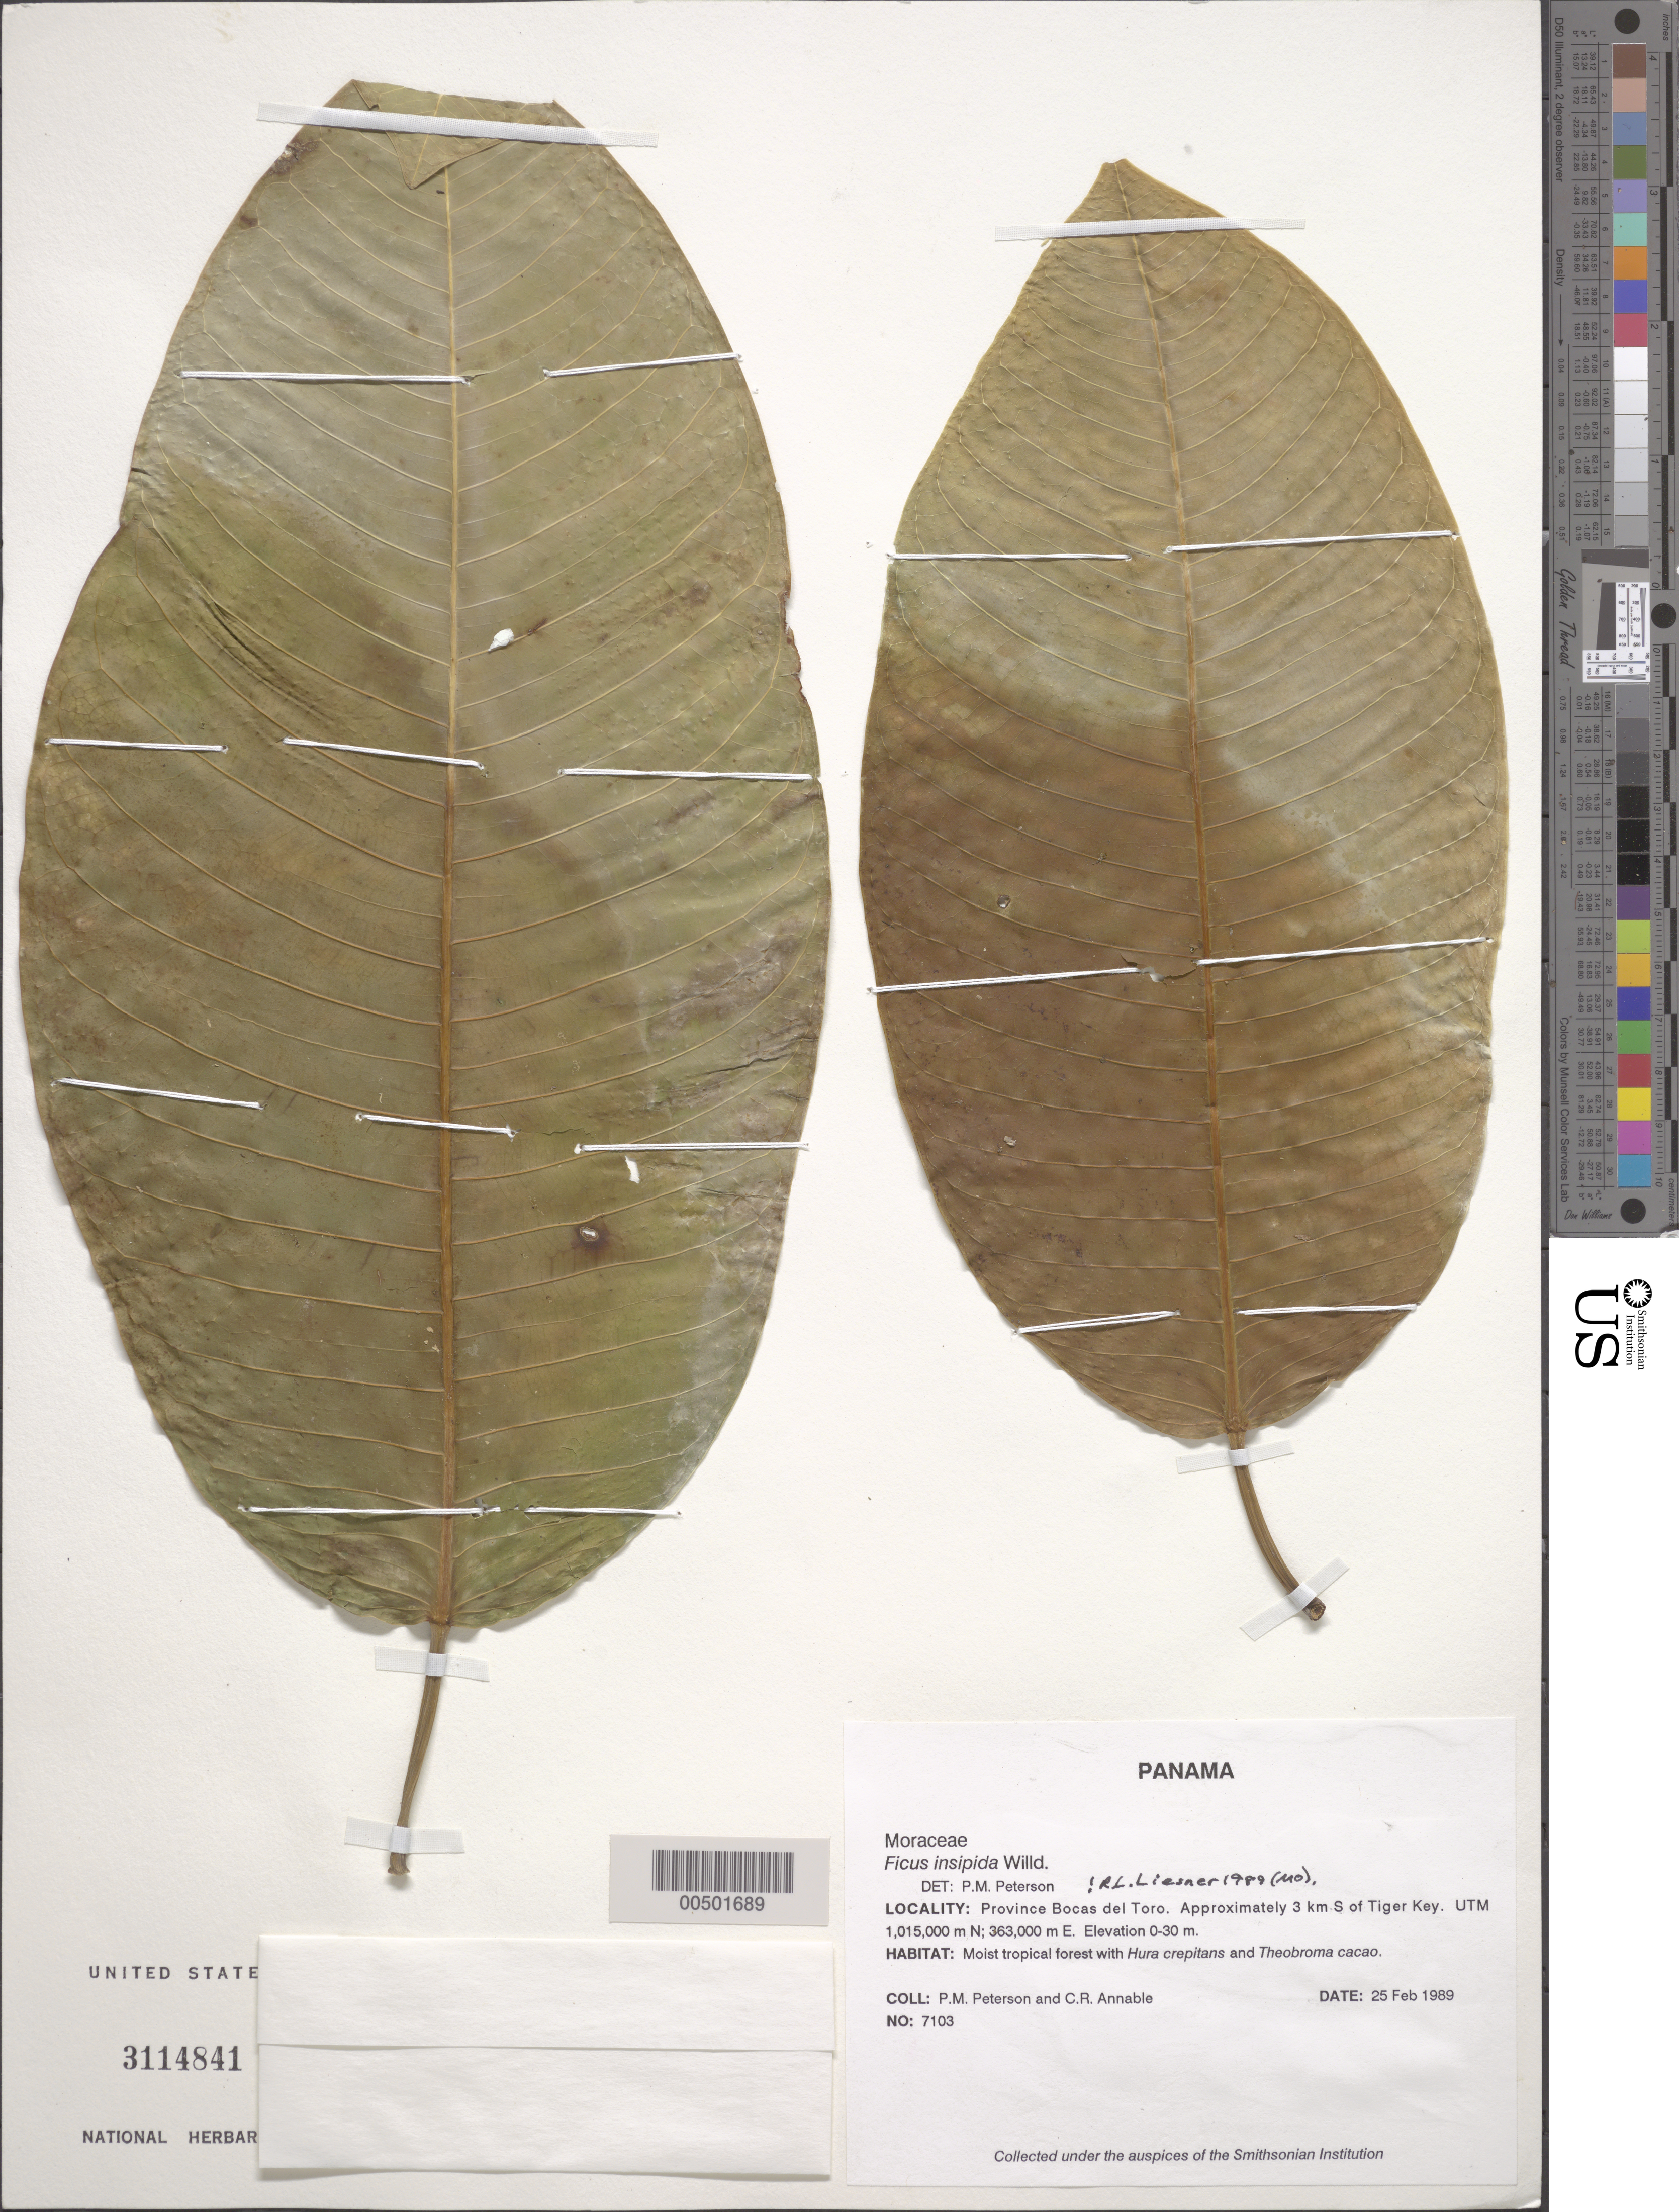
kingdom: Plantae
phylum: Tracheophyta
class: Magnoliopsida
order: Rosales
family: Moraceae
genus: Ficus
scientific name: Ficus insipida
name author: Willd.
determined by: Liesner, R. L.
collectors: P. M. Peterson & C. R. Annable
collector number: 07103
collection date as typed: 25 Feb 1989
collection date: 1989-02-25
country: Panama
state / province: Bocas del Toro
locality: Approximately 3.5 km S of Tiger Key on the mainland.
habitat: Moist tropical forest with Hura crepitans and Theobroma cacao.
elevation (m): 0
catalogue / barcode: US 3114841